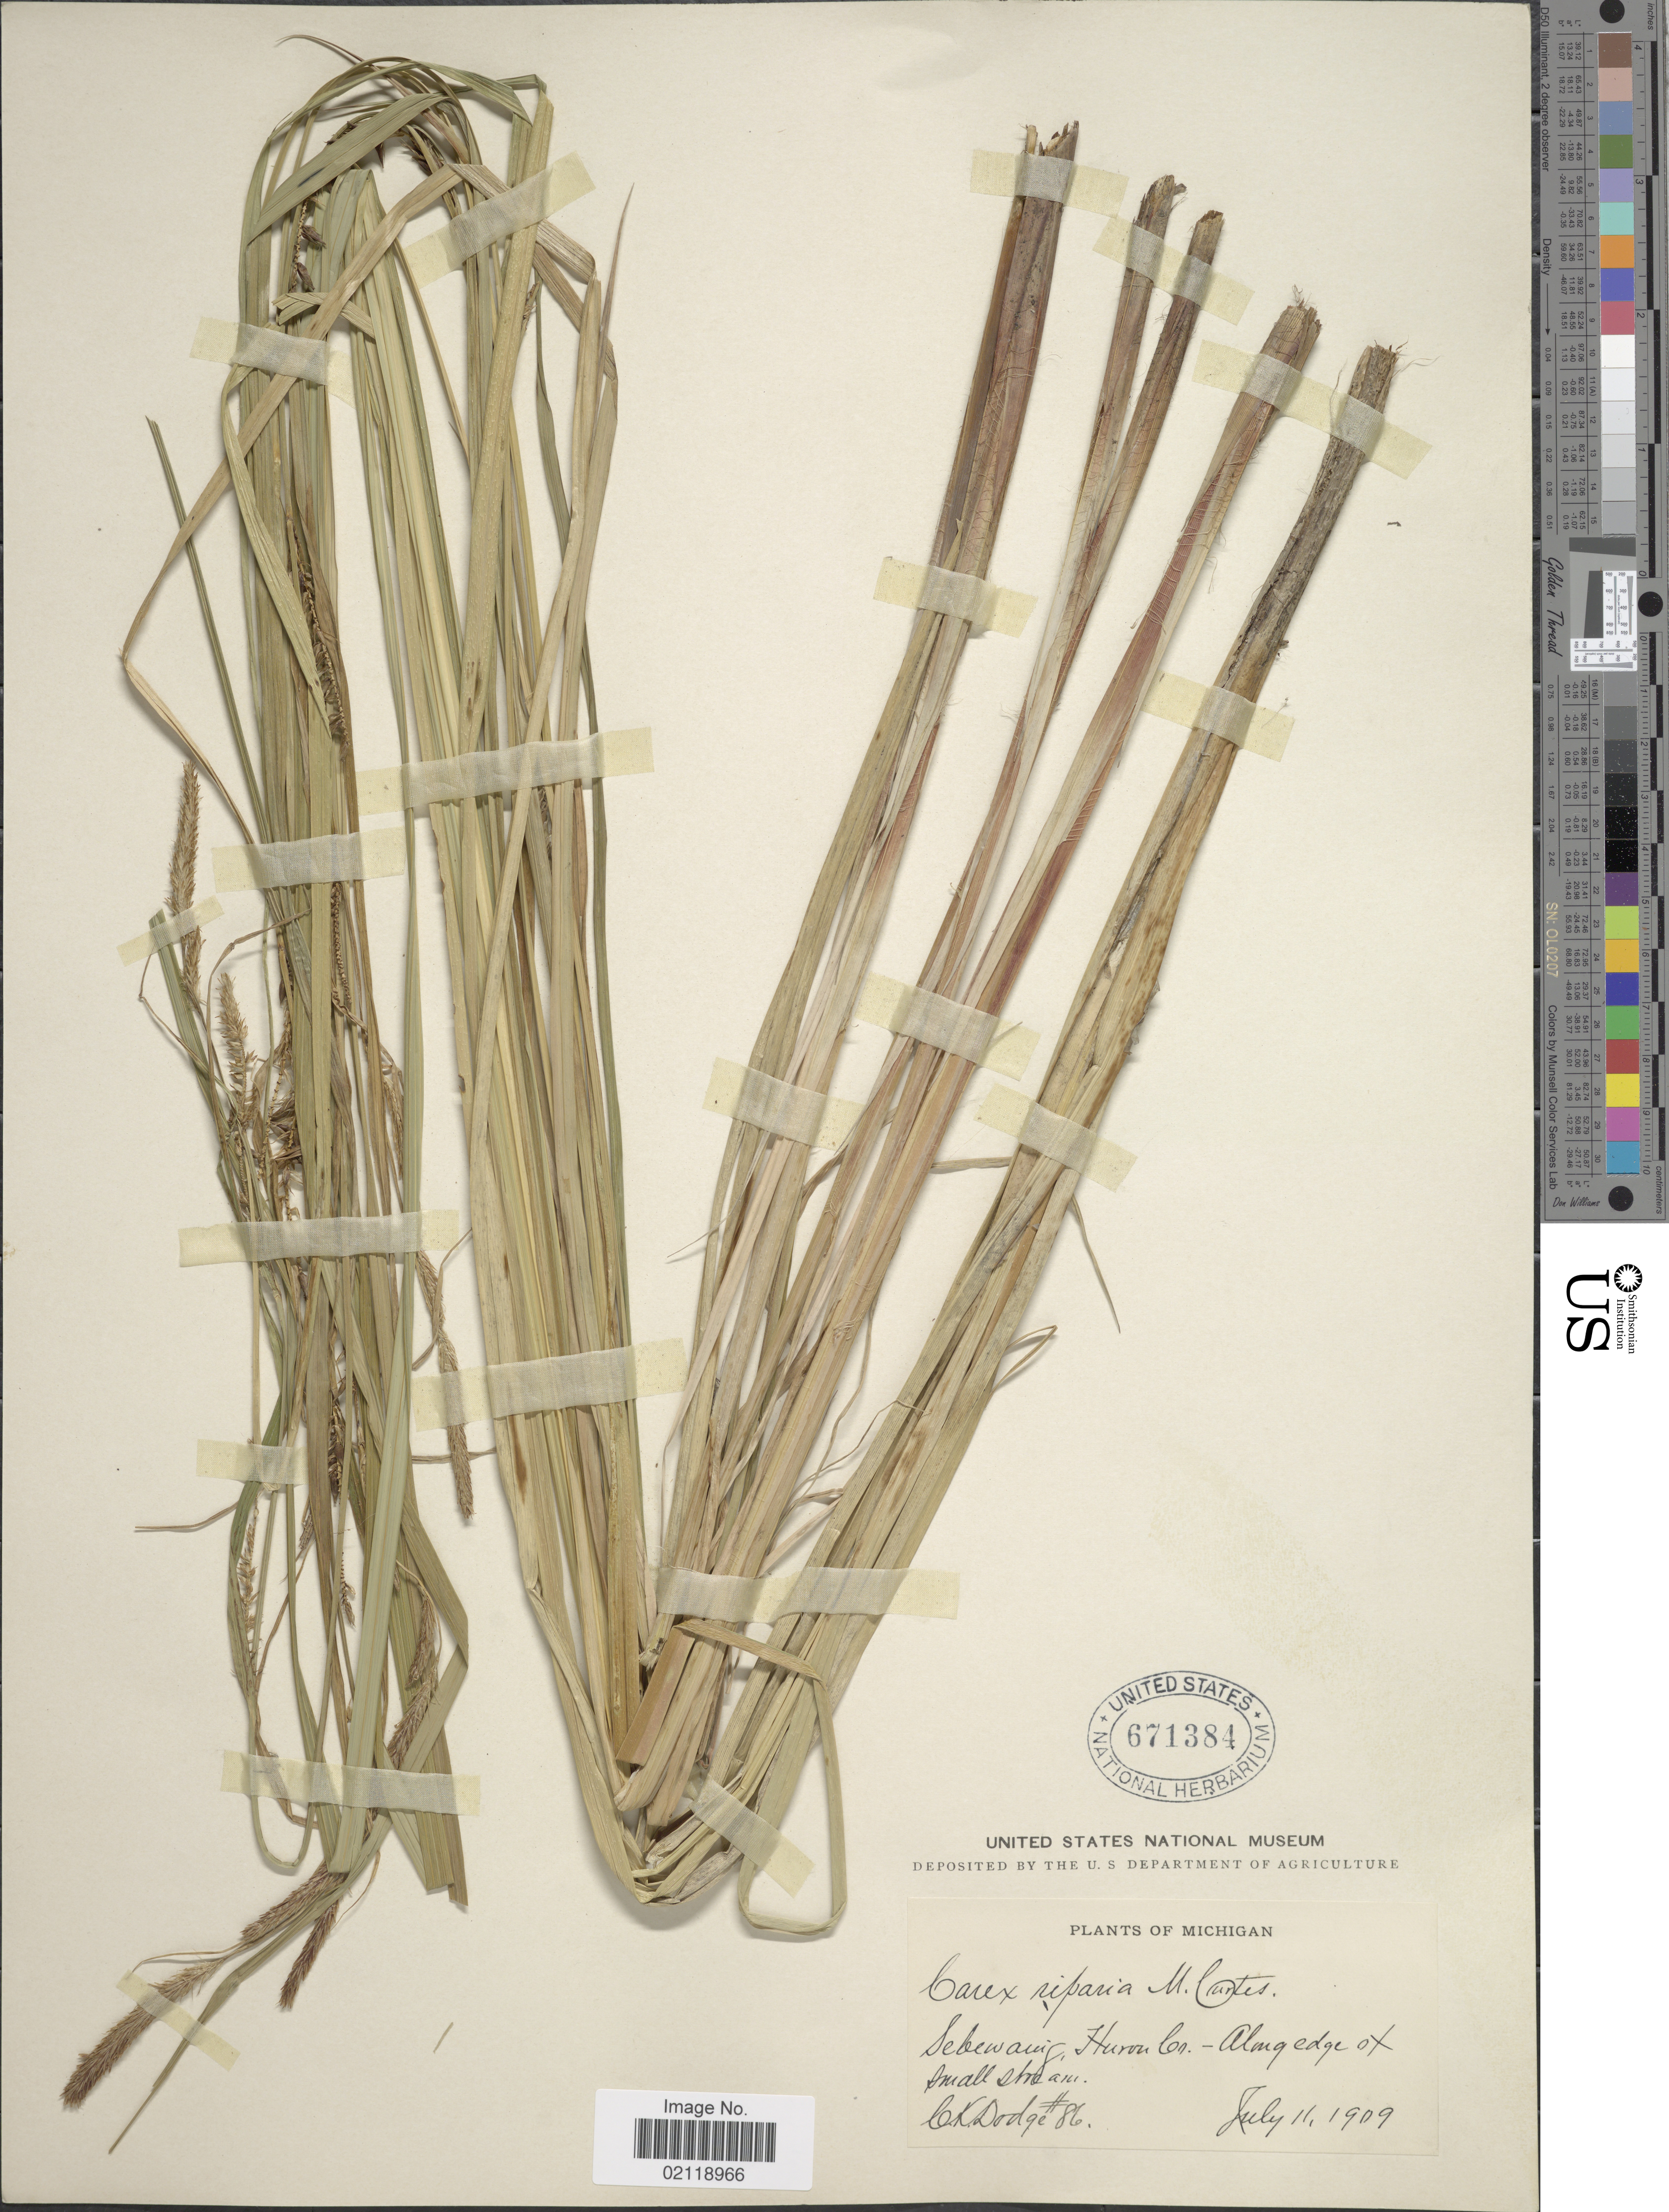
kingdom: Plantae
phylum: Tracheophyta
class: Liliopsida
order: Poales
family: Cyperaceae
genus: Carex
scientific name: Carex lacustris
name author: Willd.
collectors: C. Dodge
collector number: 86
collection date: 1909-07-11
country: United States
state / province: Michigan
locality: Sebewaing, Huron Co. - Along edge of small stream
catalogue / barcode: US 671384